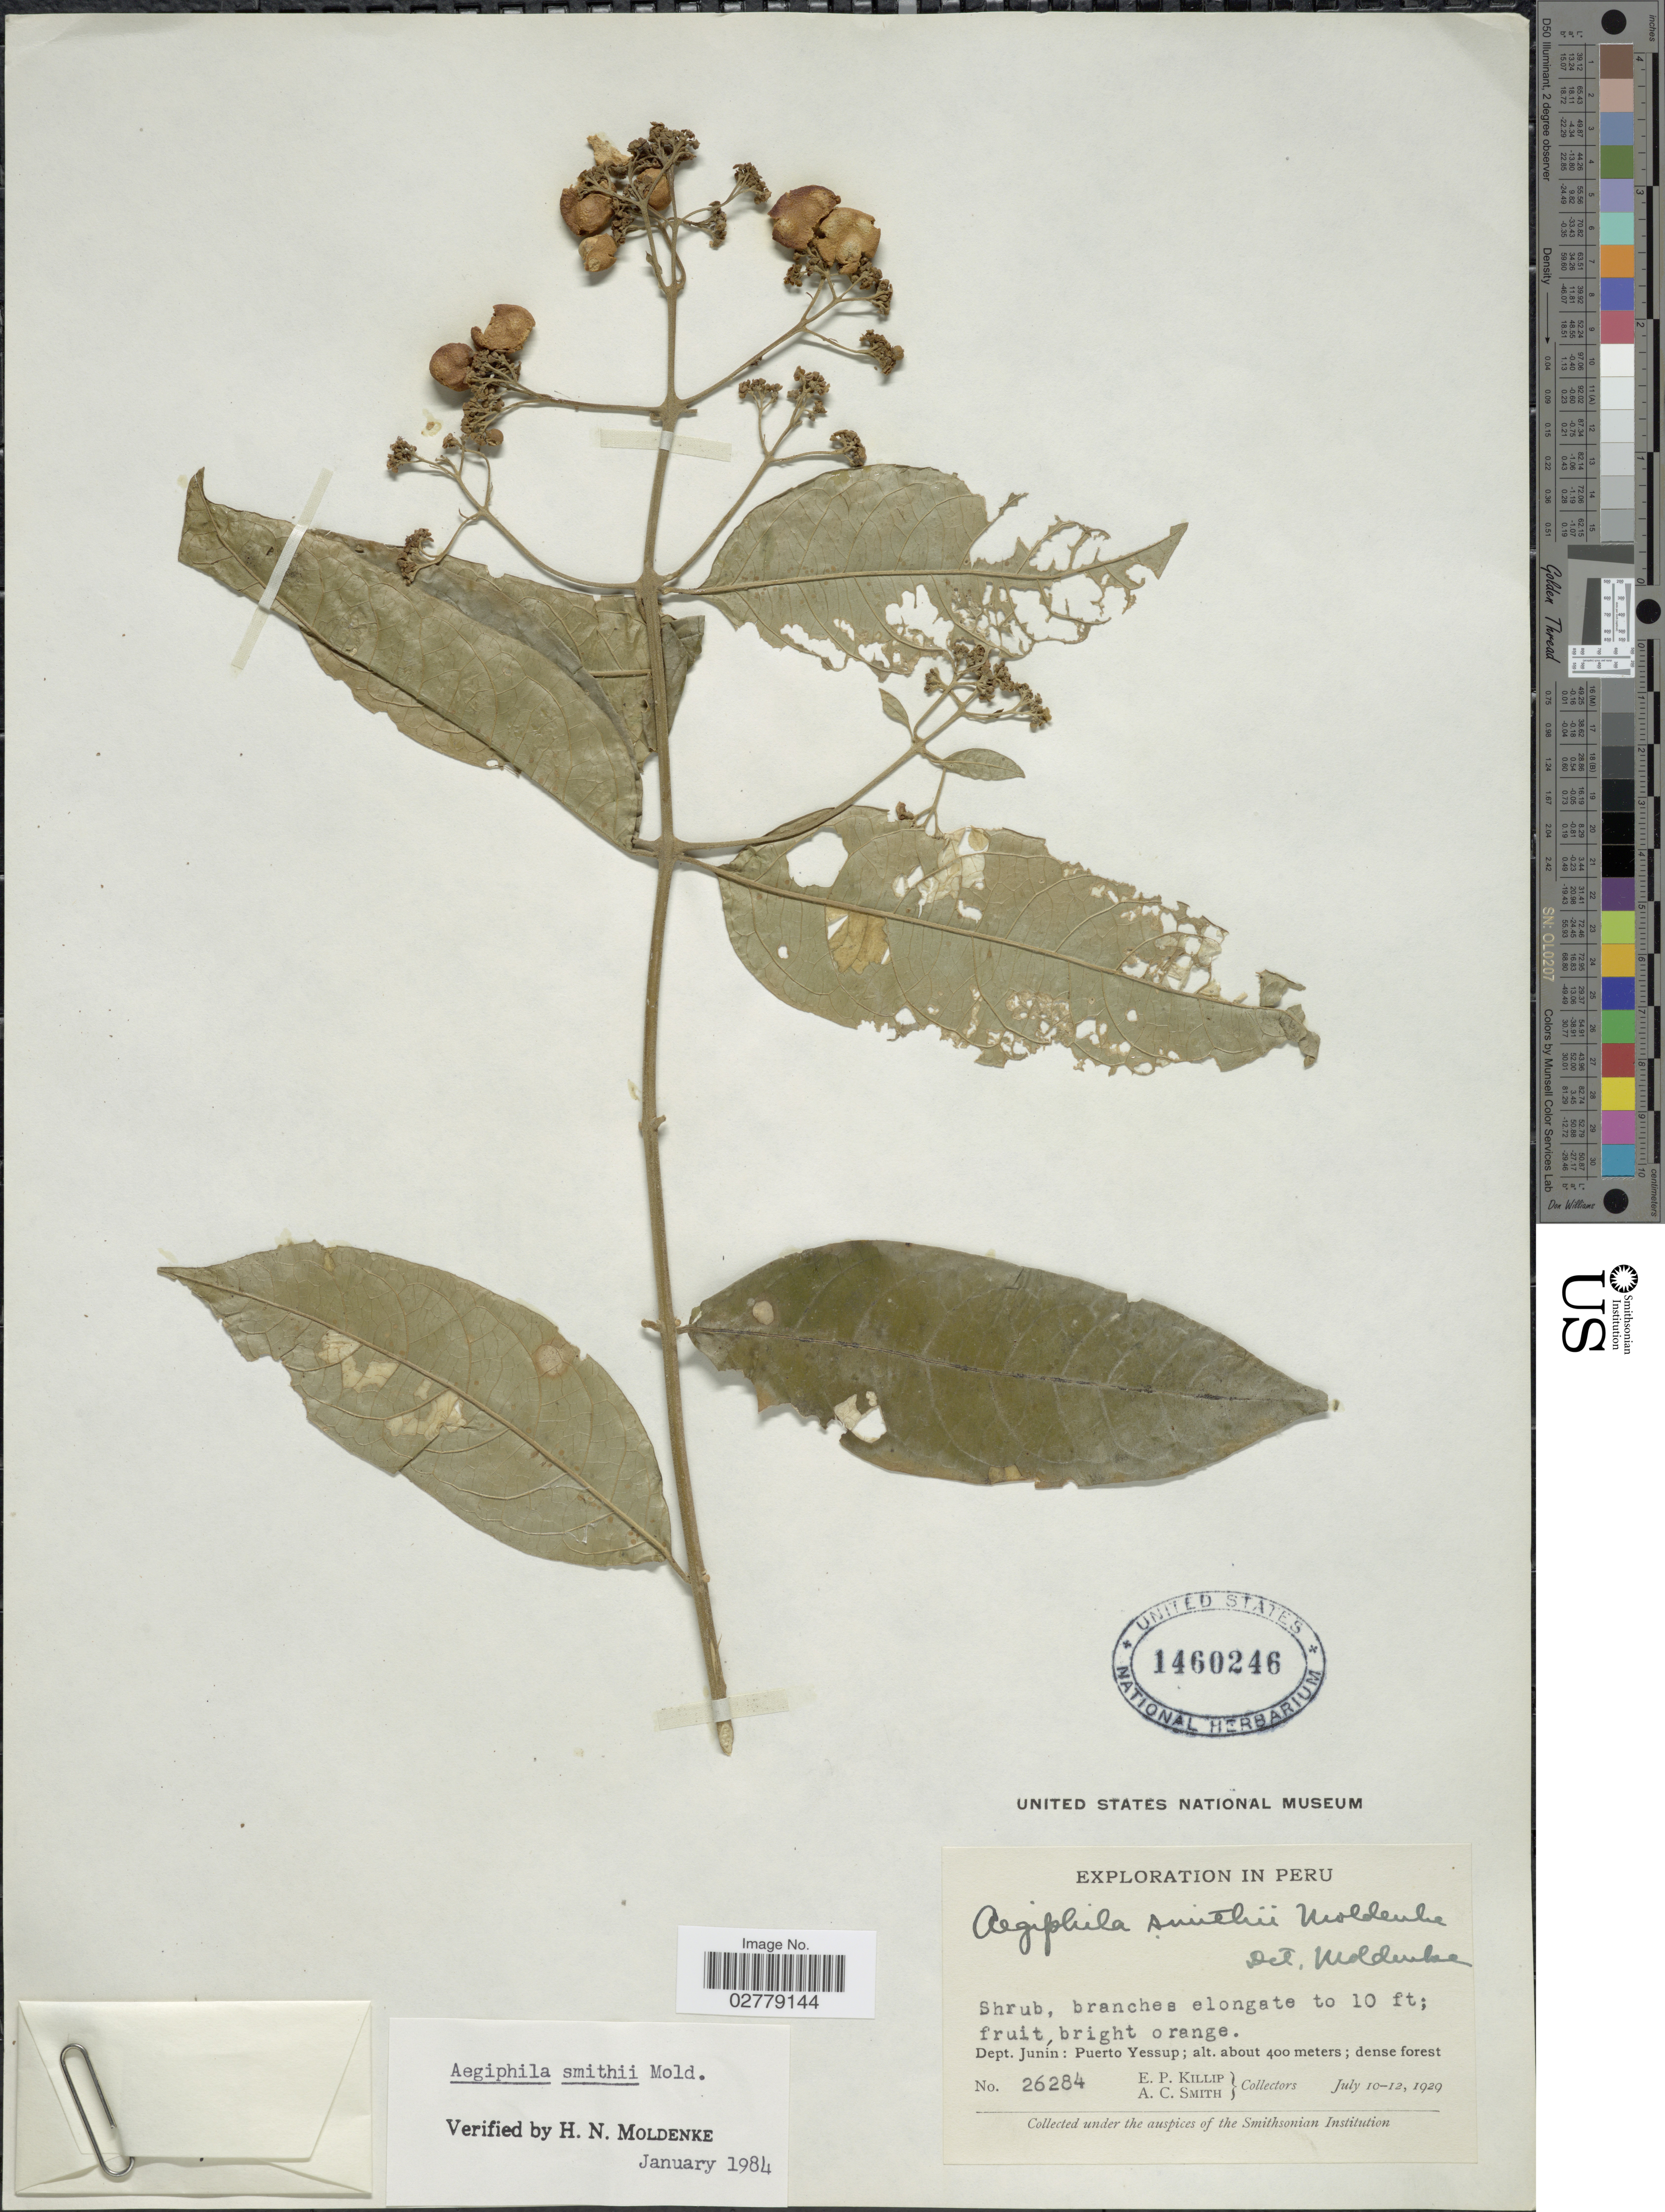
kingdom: Plantae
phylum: Tracheophyta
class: Magnoliopsida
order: Lamiales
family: Lamiaceae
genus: Aegiphila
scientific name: Aegiphila smithii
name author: Moldenke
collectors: E. P. Killip & A. C. Smith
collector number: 26284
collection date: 1929-07-10/1929-07-12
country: Peru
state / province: Junín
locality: Dept. Junín, Puerto Yessup.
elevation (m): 400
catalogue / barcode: US 1460246